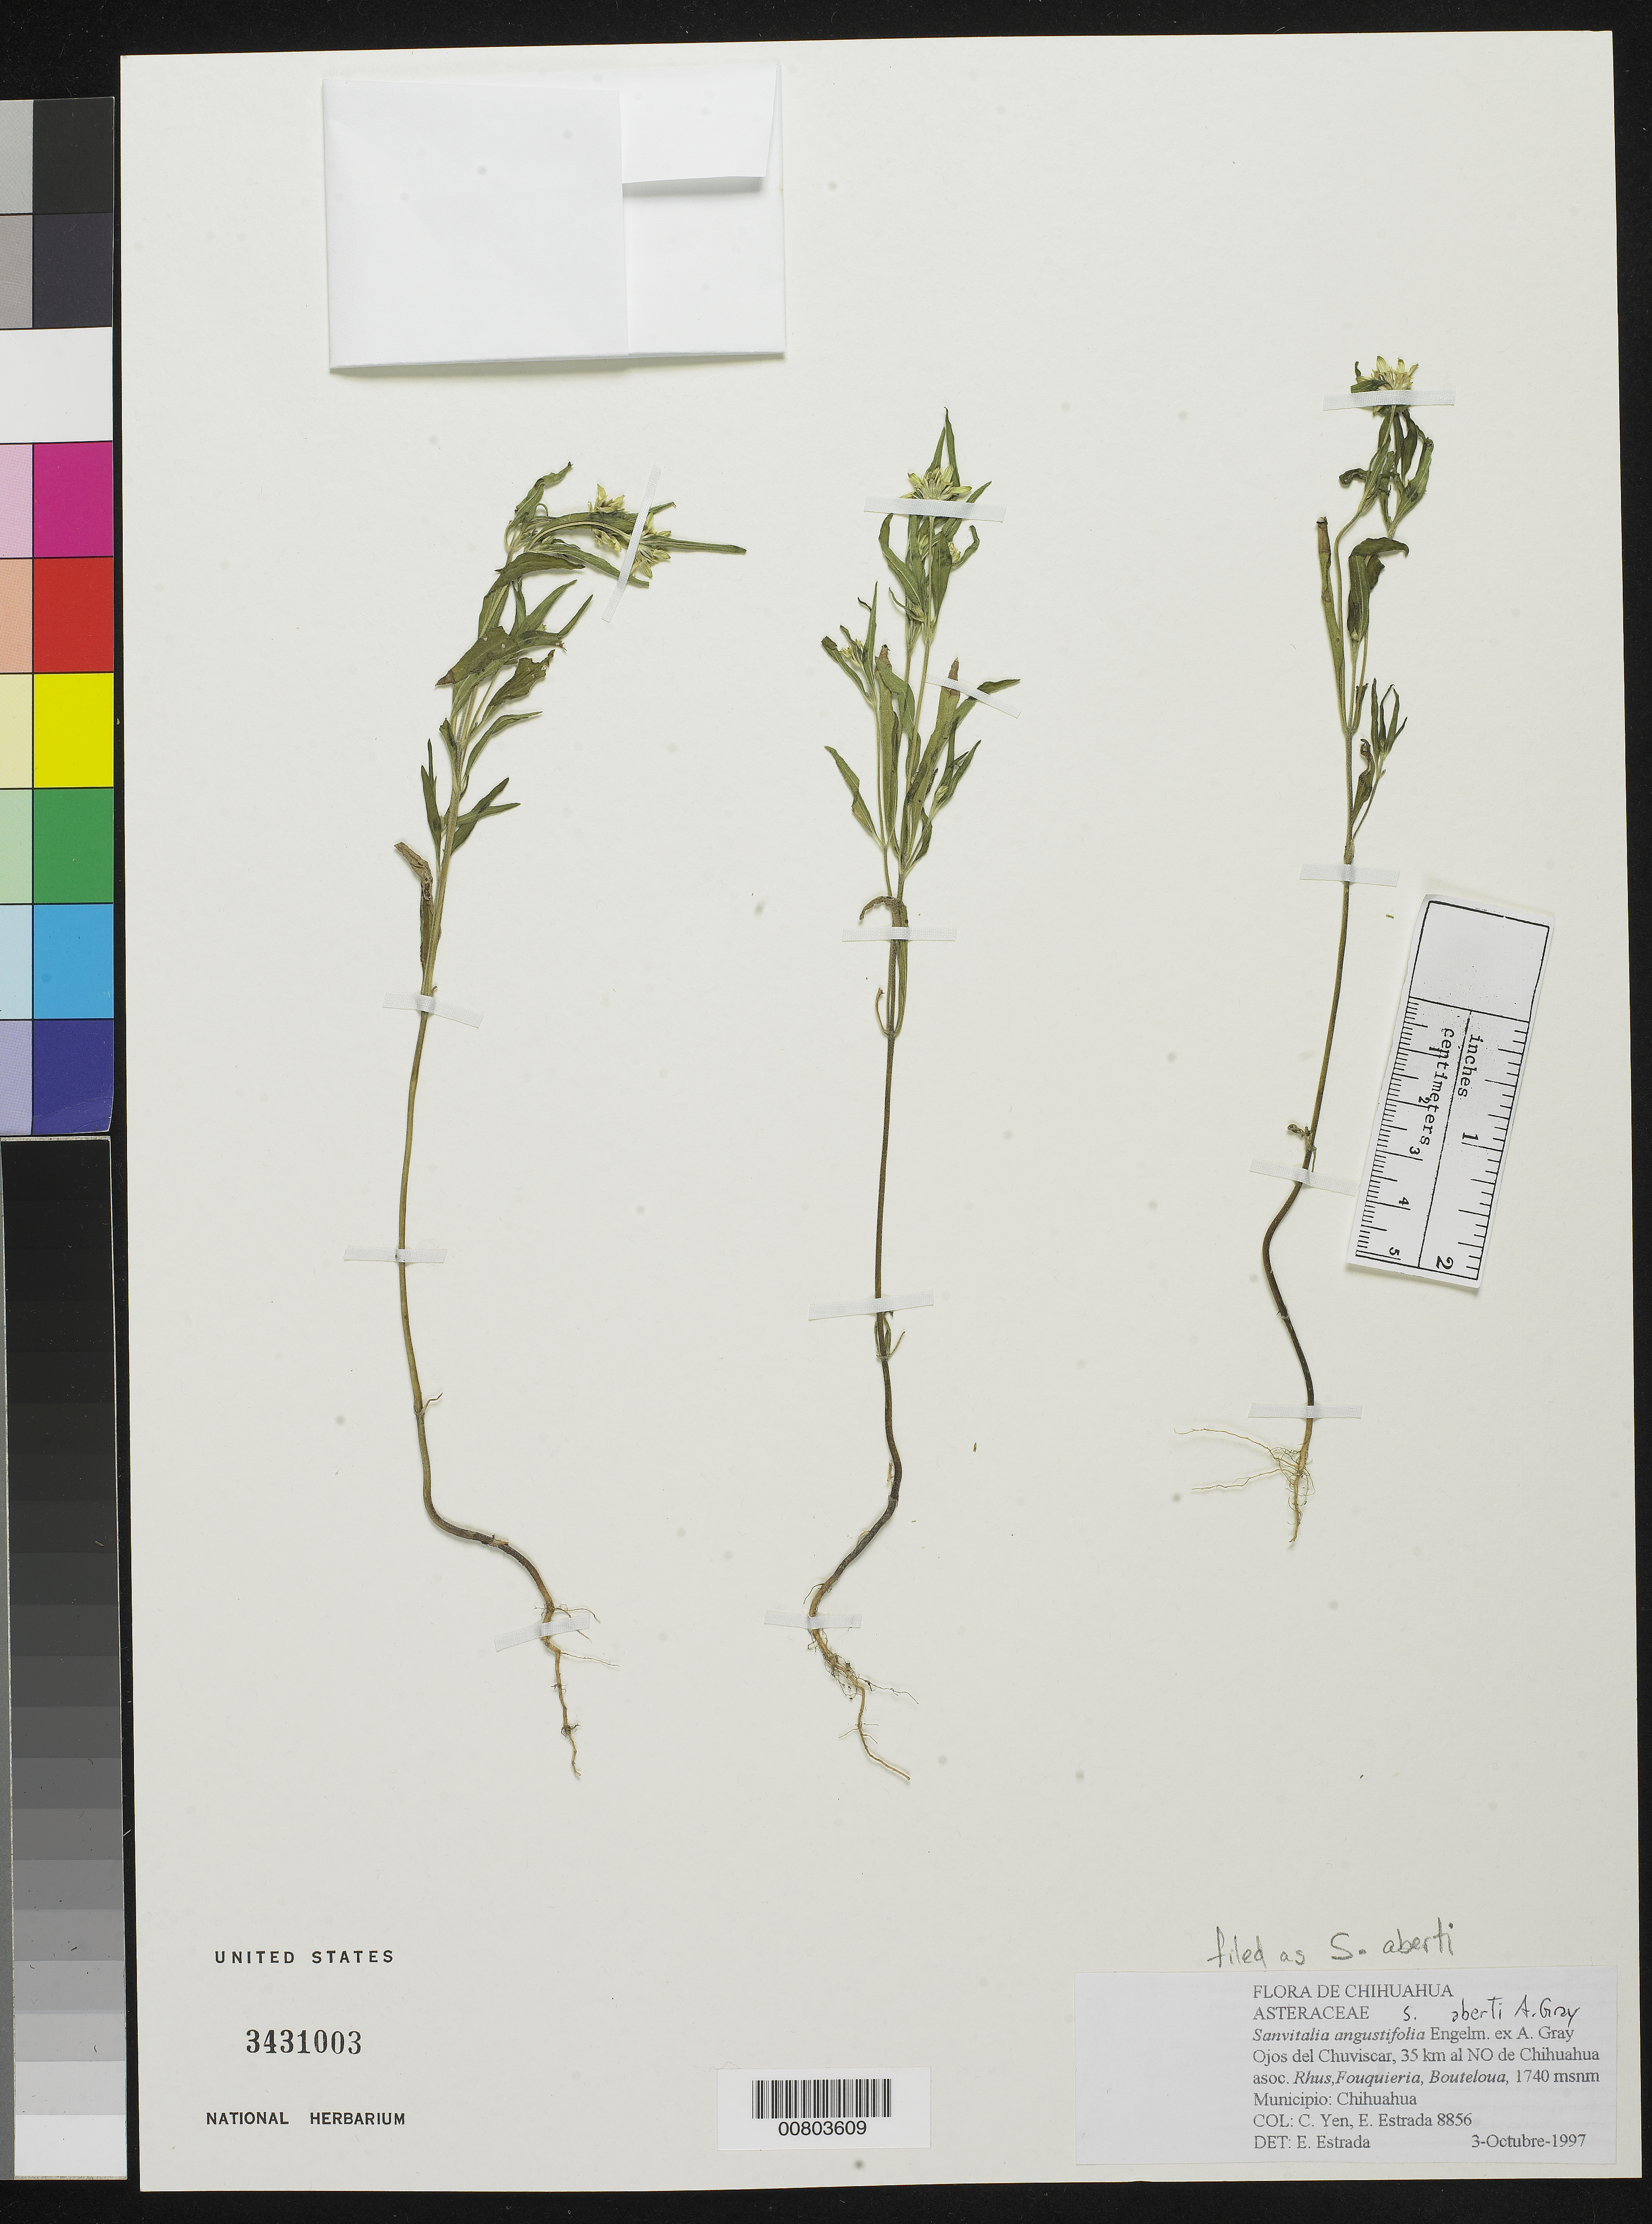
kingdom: Plantae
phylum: Tracheophyta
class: Magnoliopsida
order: Asterales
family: Asteraceae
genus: Sanvitalia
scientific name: Sanvitalia aberti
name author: A. Gray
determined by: Skibicki, Samuel V.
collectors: Y. C. Yang & E. Estrada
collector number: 8856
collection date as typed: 03 Oct 1997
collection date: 1997-10-03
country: Mexico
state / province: Chihuahua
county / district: Chihuahua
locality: Ojos del Chuviscar, 35 km. al NO de Chihuahua.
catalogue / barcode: US 3431003